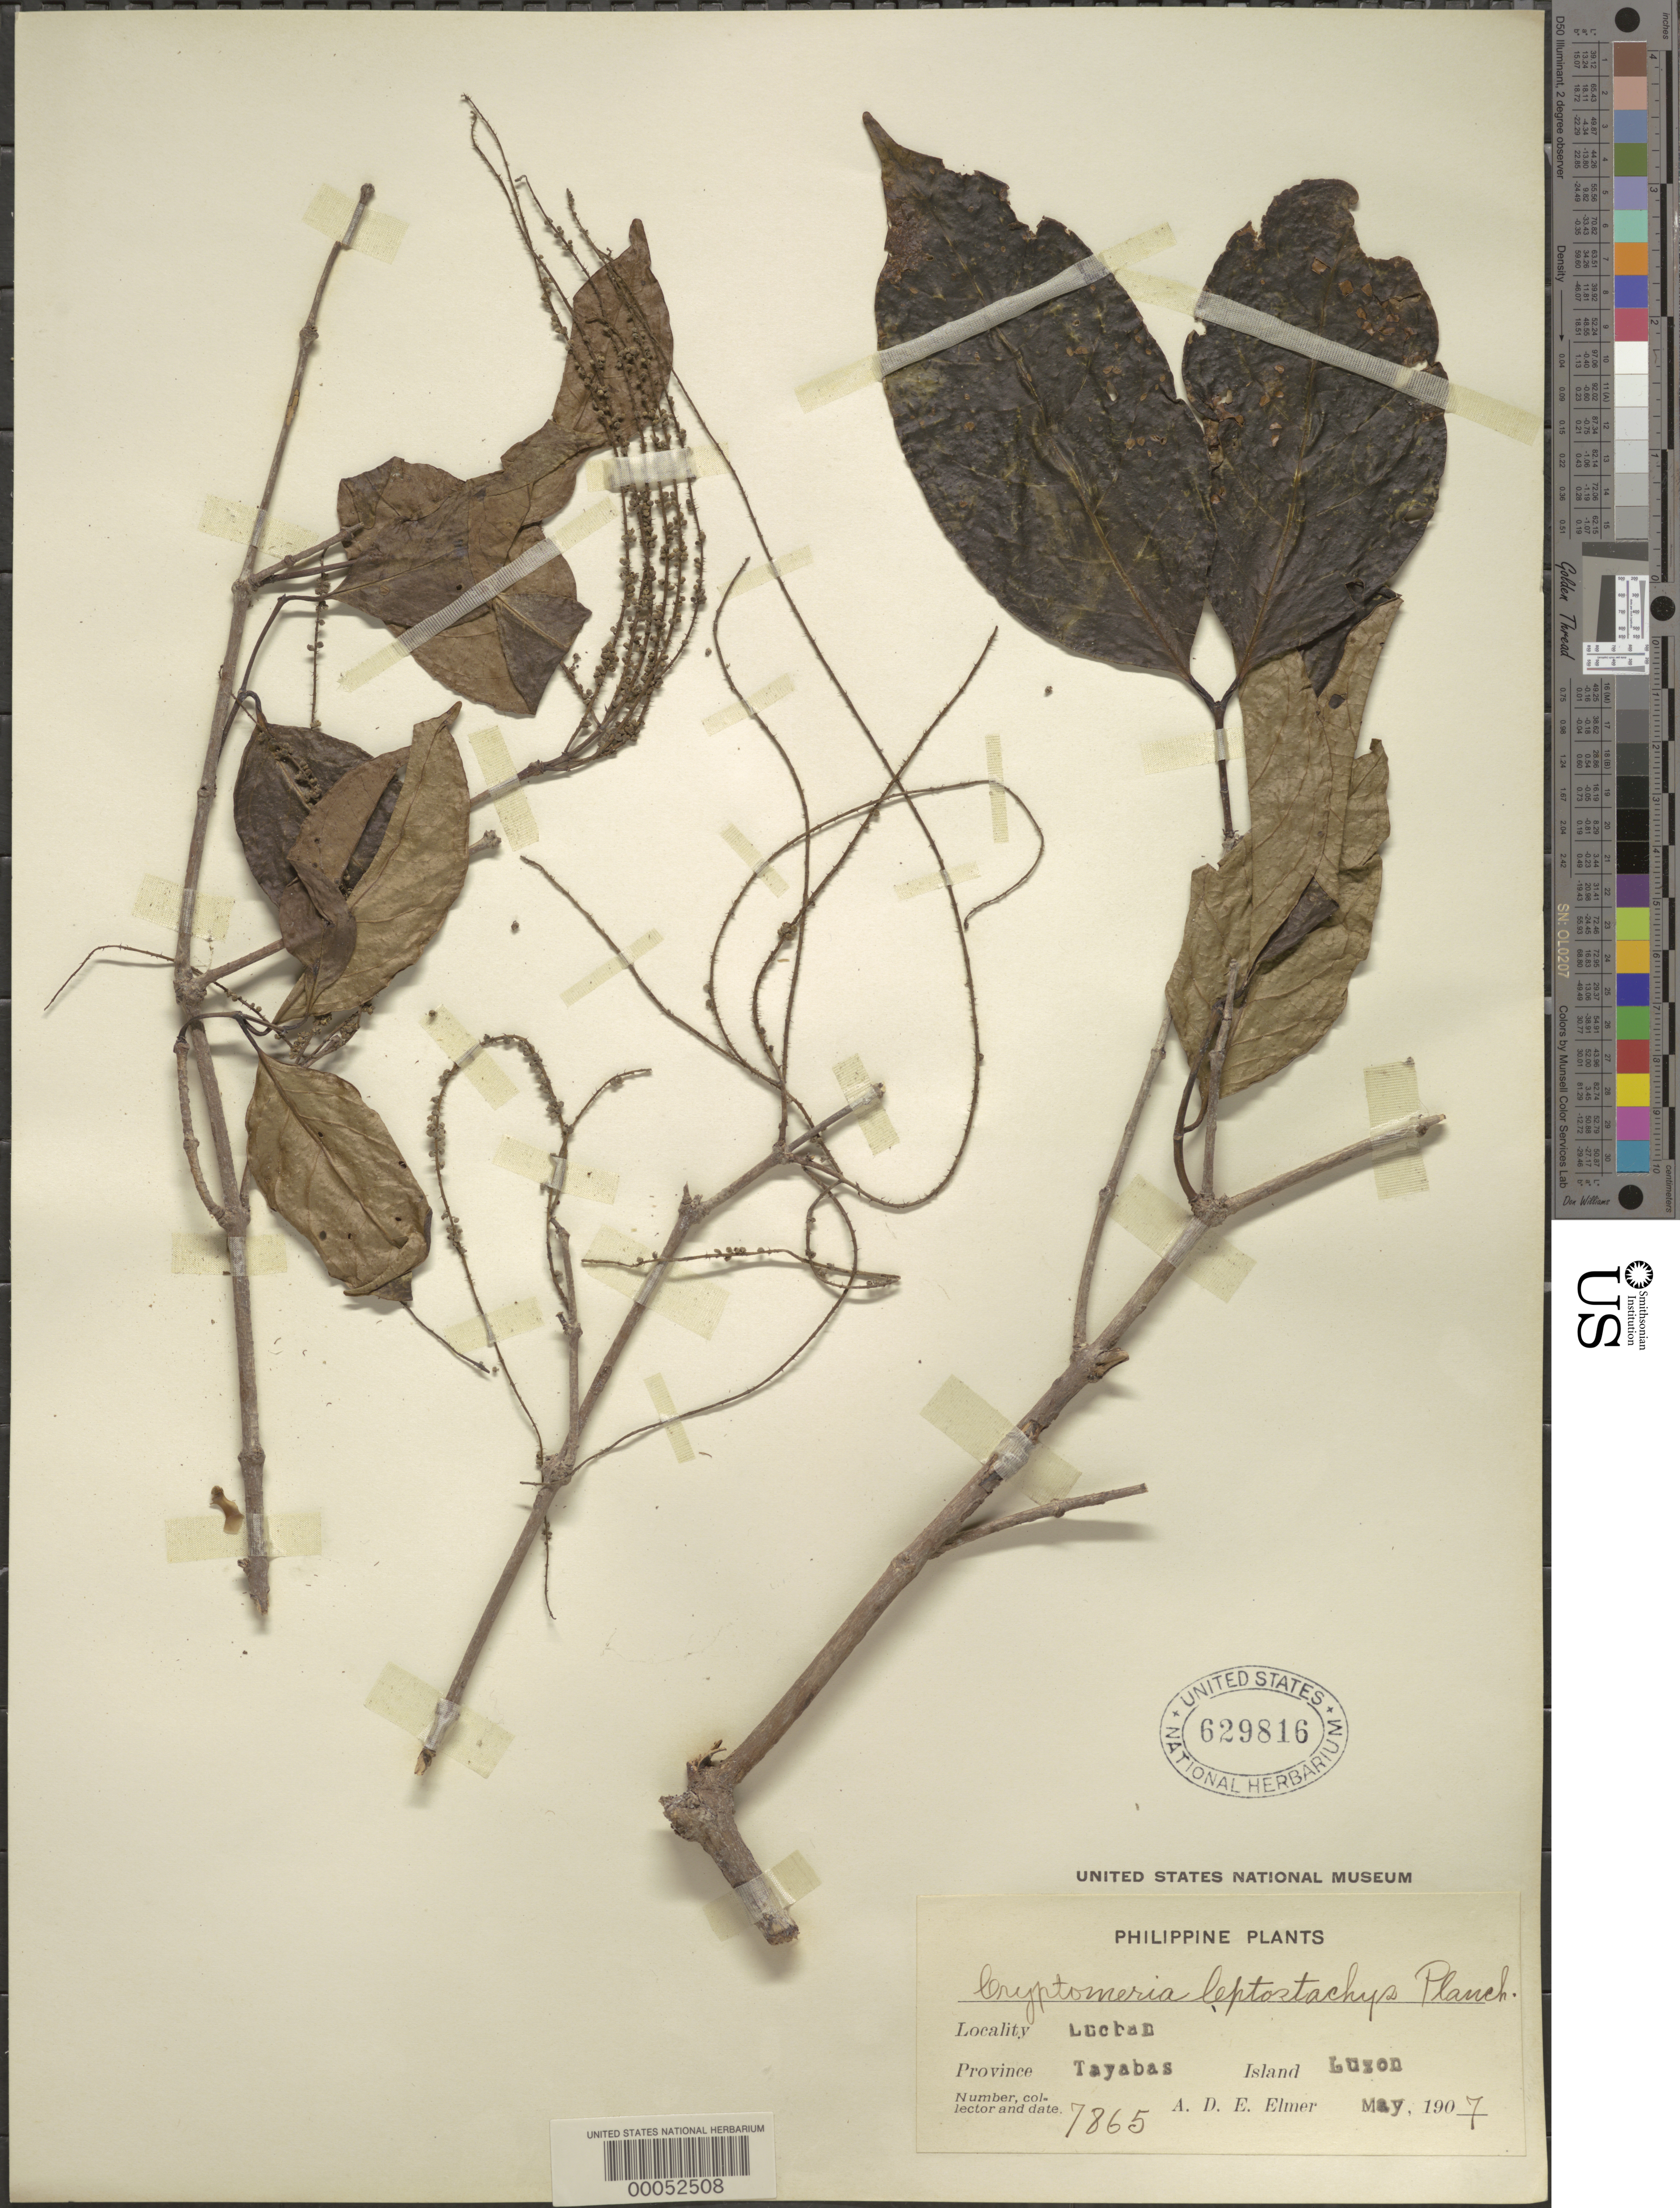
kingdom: Plantae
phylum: Tracheophyta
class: Magnoliopsida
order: Myrtales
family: Crypteroniaceae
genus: Crypteronia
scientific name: Crypteronia leptostachys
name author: Endl.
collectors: A. D. E. Elmer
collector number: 7865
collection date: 1907-05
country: Philippines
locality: Lucban. Province Tayabas. Island Luzon.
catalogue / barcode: US 629816